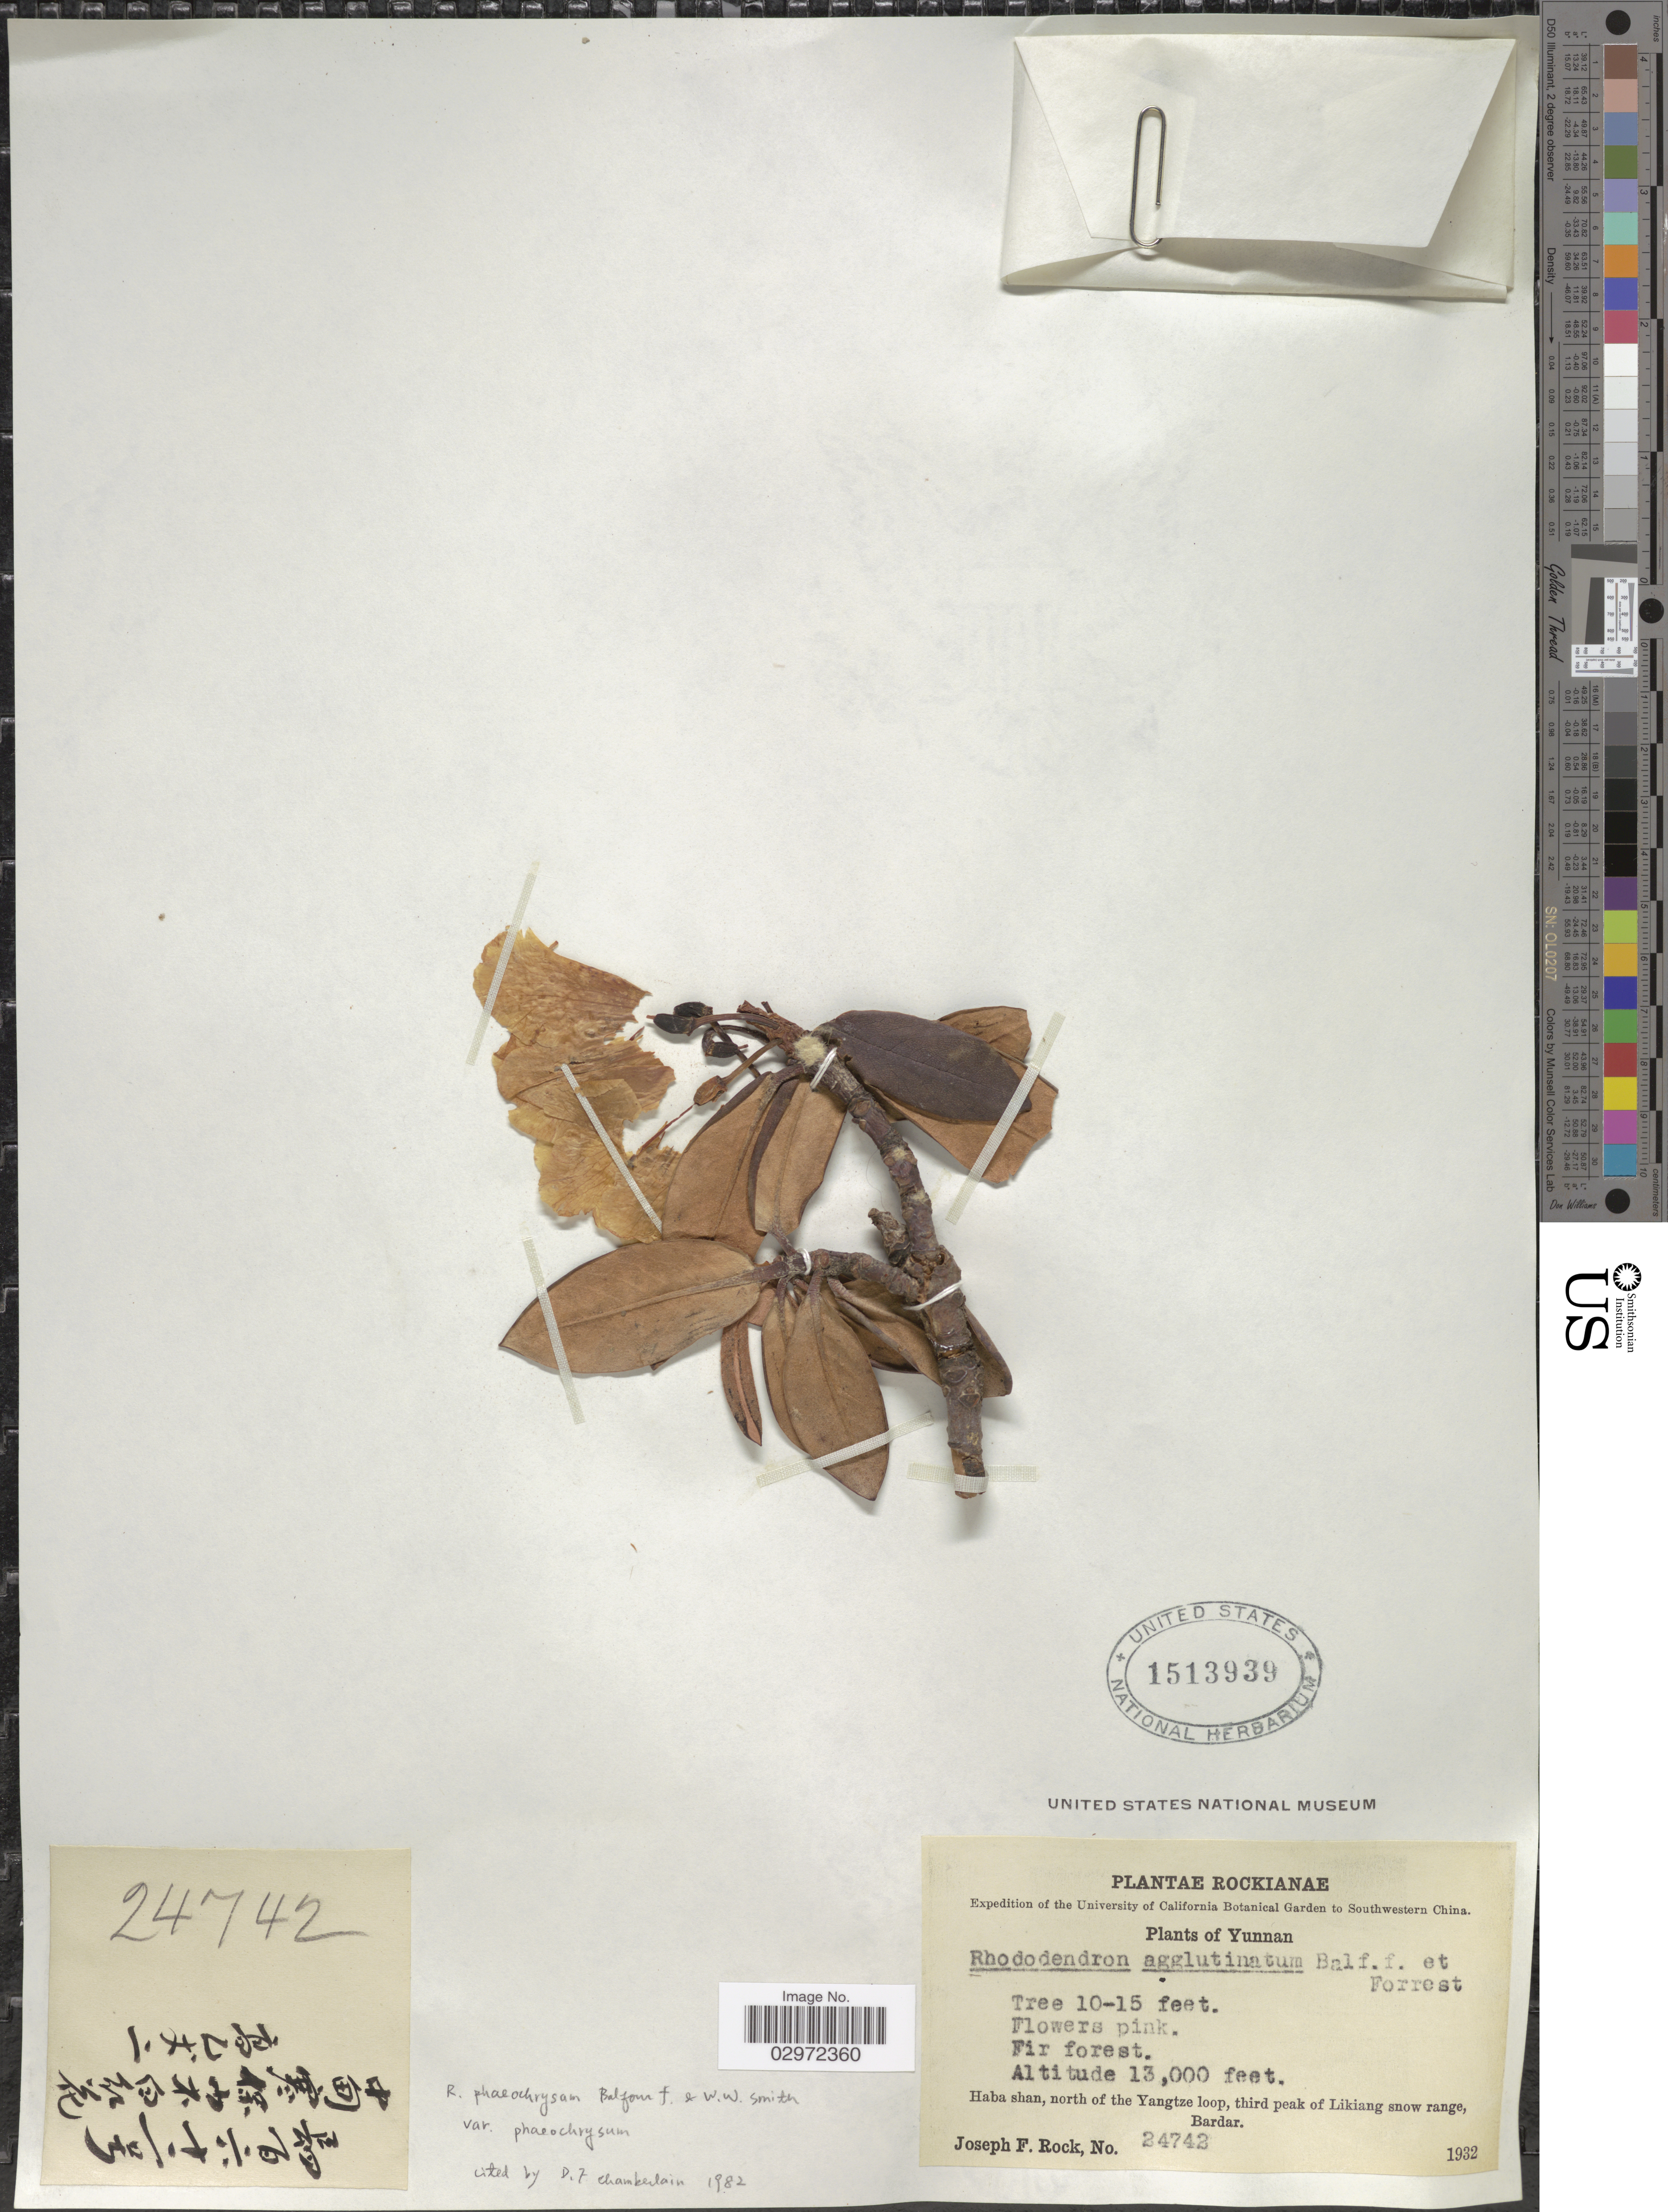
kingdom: Plantae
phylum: Tracheophyta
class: Magnoliopsida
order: Ericales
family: Ericaceae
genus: Rhododendron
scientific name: Rhododendron phaeochrysum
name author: Balf. f. & W.W. Sm.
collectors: J. F. Rock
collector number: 24742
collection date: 1932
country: China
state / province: Yunnan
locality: Southwestern China, Haba shan, north of the Yangtze loop, third peak of Likiang snow range, Bardar.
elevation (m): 3962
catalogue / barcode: US 1513939